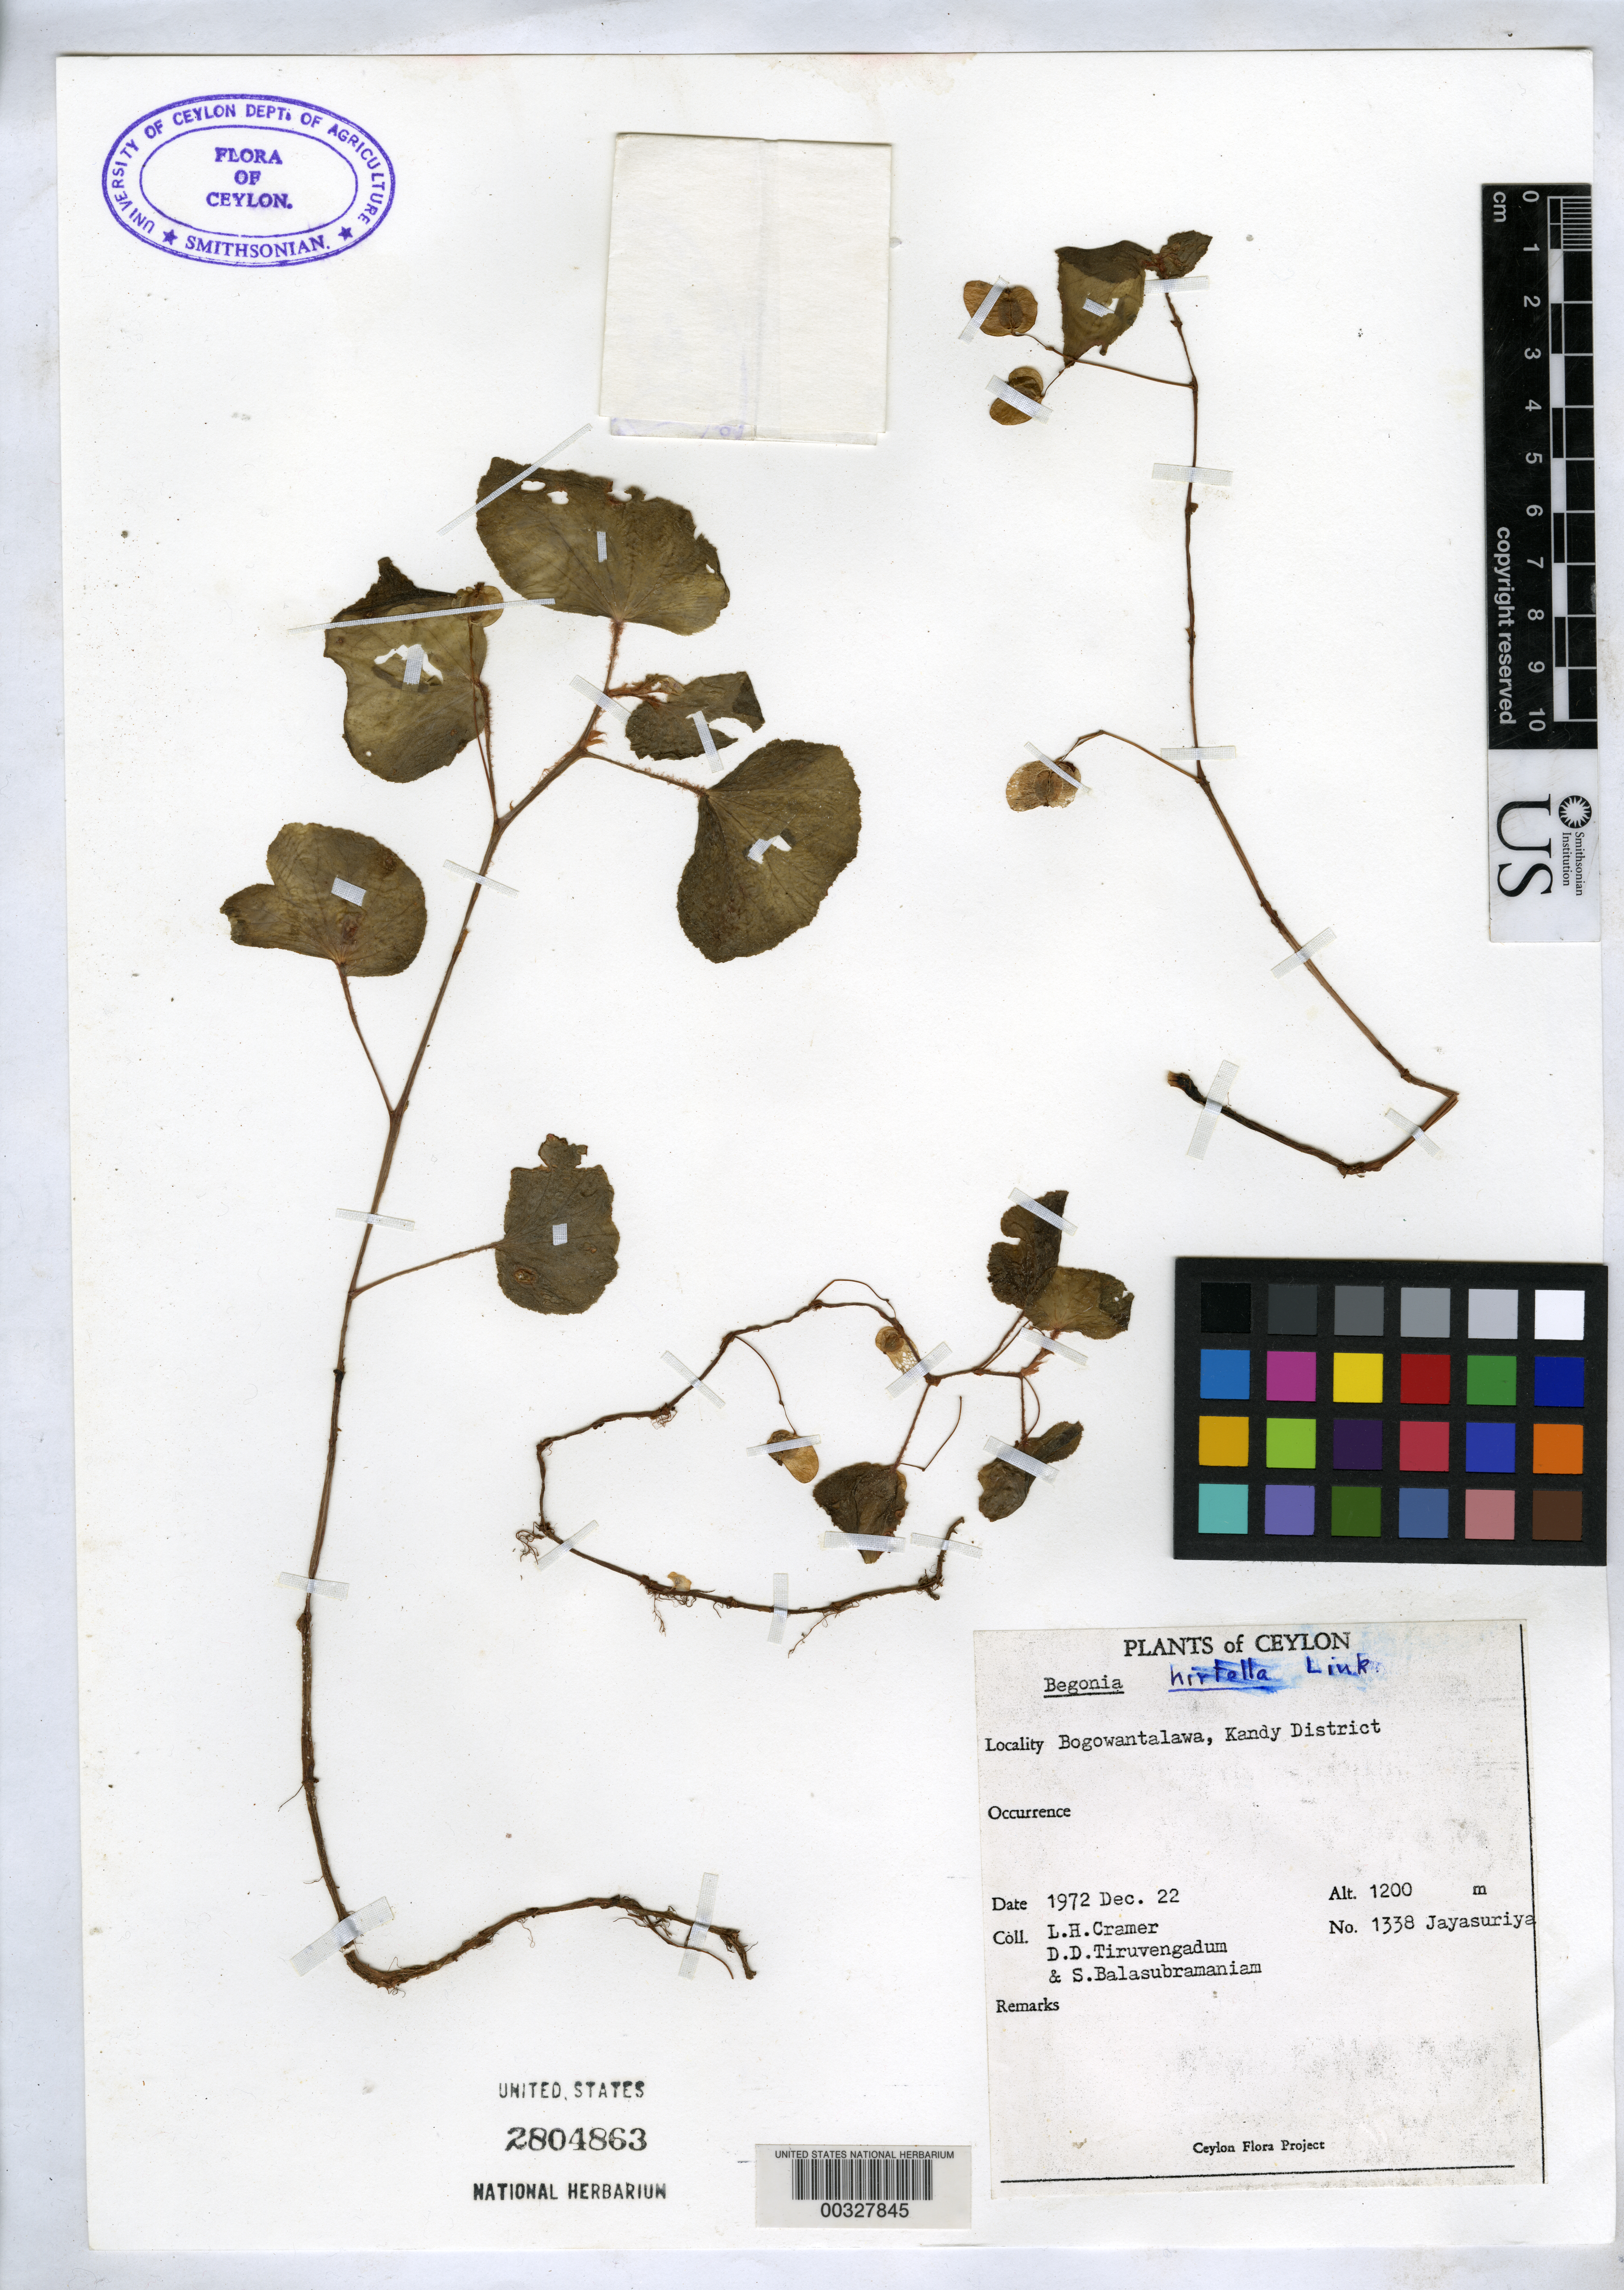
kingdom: Plantae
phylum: Tracheophyta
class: Magnoliopsida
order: Cucurbitales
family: Begoniaceae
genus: Begonia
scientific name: Begonia hirtella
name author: Link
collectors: A. H. Jayasuriya, L. H. Cramer, D. Tirvengadum & S. Balasubramaniam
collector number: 1338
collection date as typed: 22 Dec 1972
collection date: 1972-12-22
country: Sri Lanka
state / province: Central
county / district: Kandy Dist.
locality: Bogowantalawa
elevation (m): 1200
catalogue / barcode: US 2804863